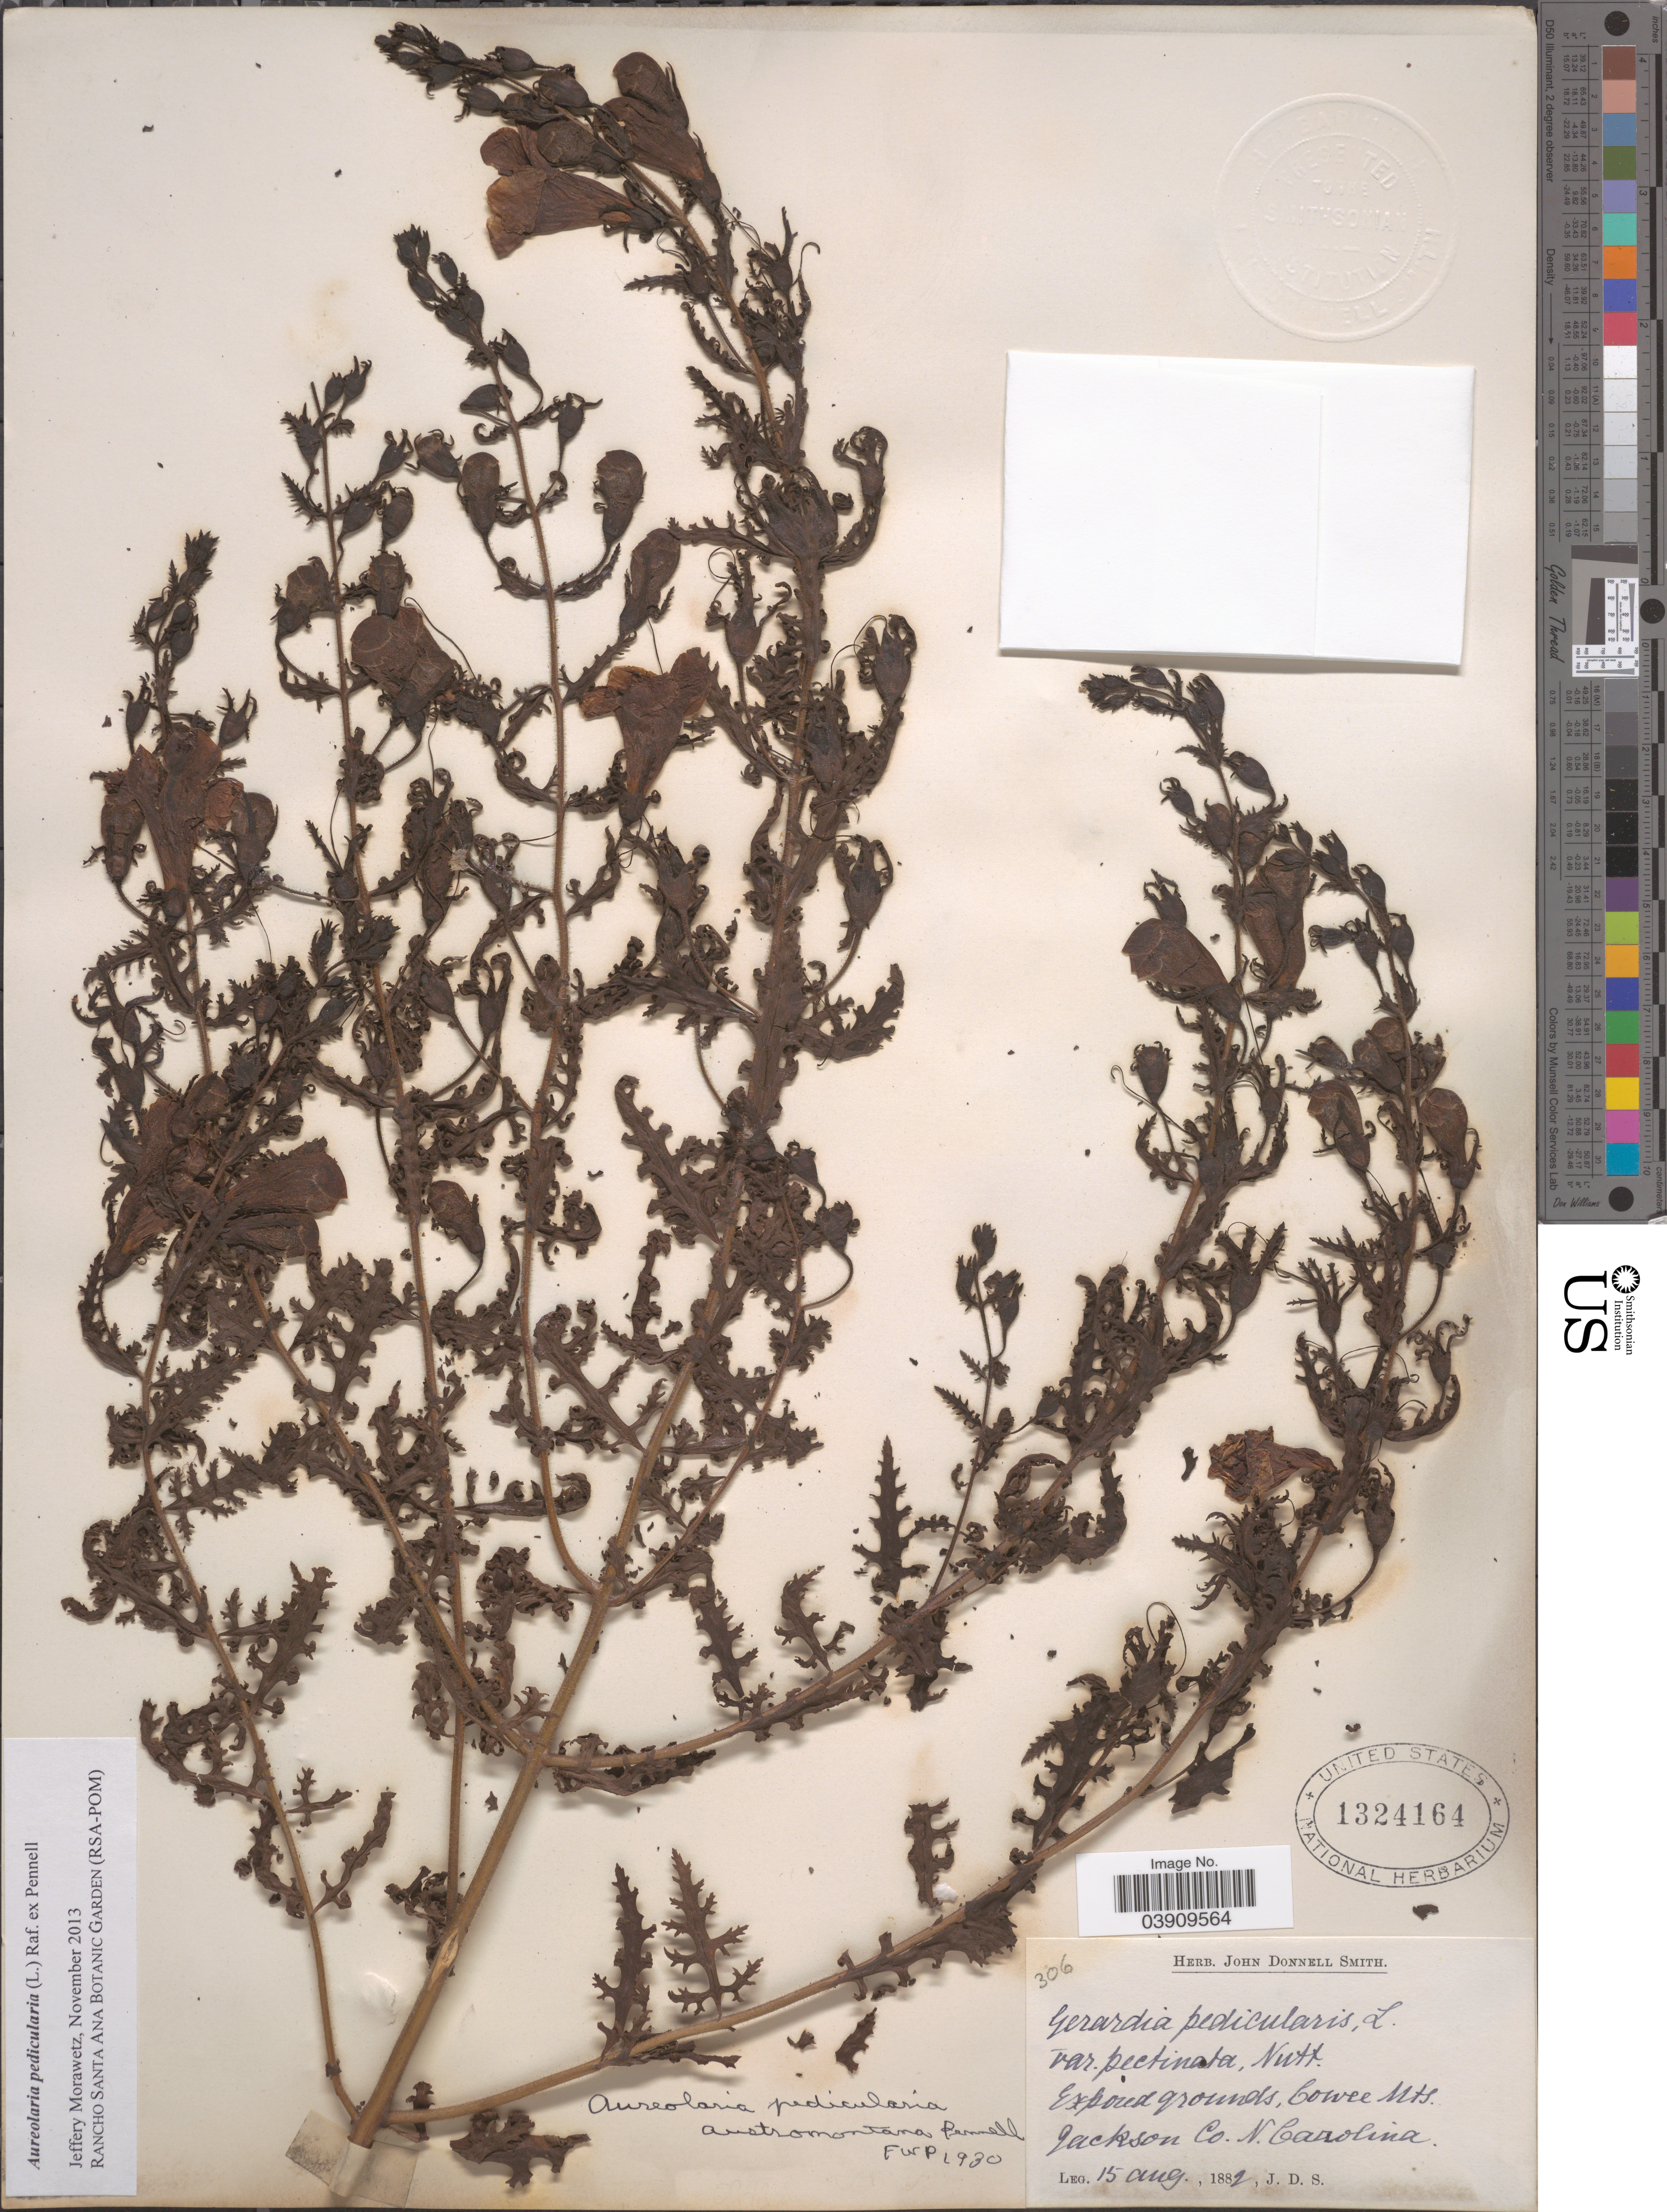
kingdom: Plantae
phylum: Tracheophyta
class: Magnoliopsida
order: Lamiales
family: Orobanchaceae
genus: Aureolaria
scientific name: Aureolaria pedicularia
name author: (L.) Raf. ex Farw.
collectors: J. Donnell Smith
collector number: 306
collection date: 1882-08-15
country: United States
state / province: North Carolina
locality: Cowee Mts. Jackson Co.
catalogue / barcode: US 1324164